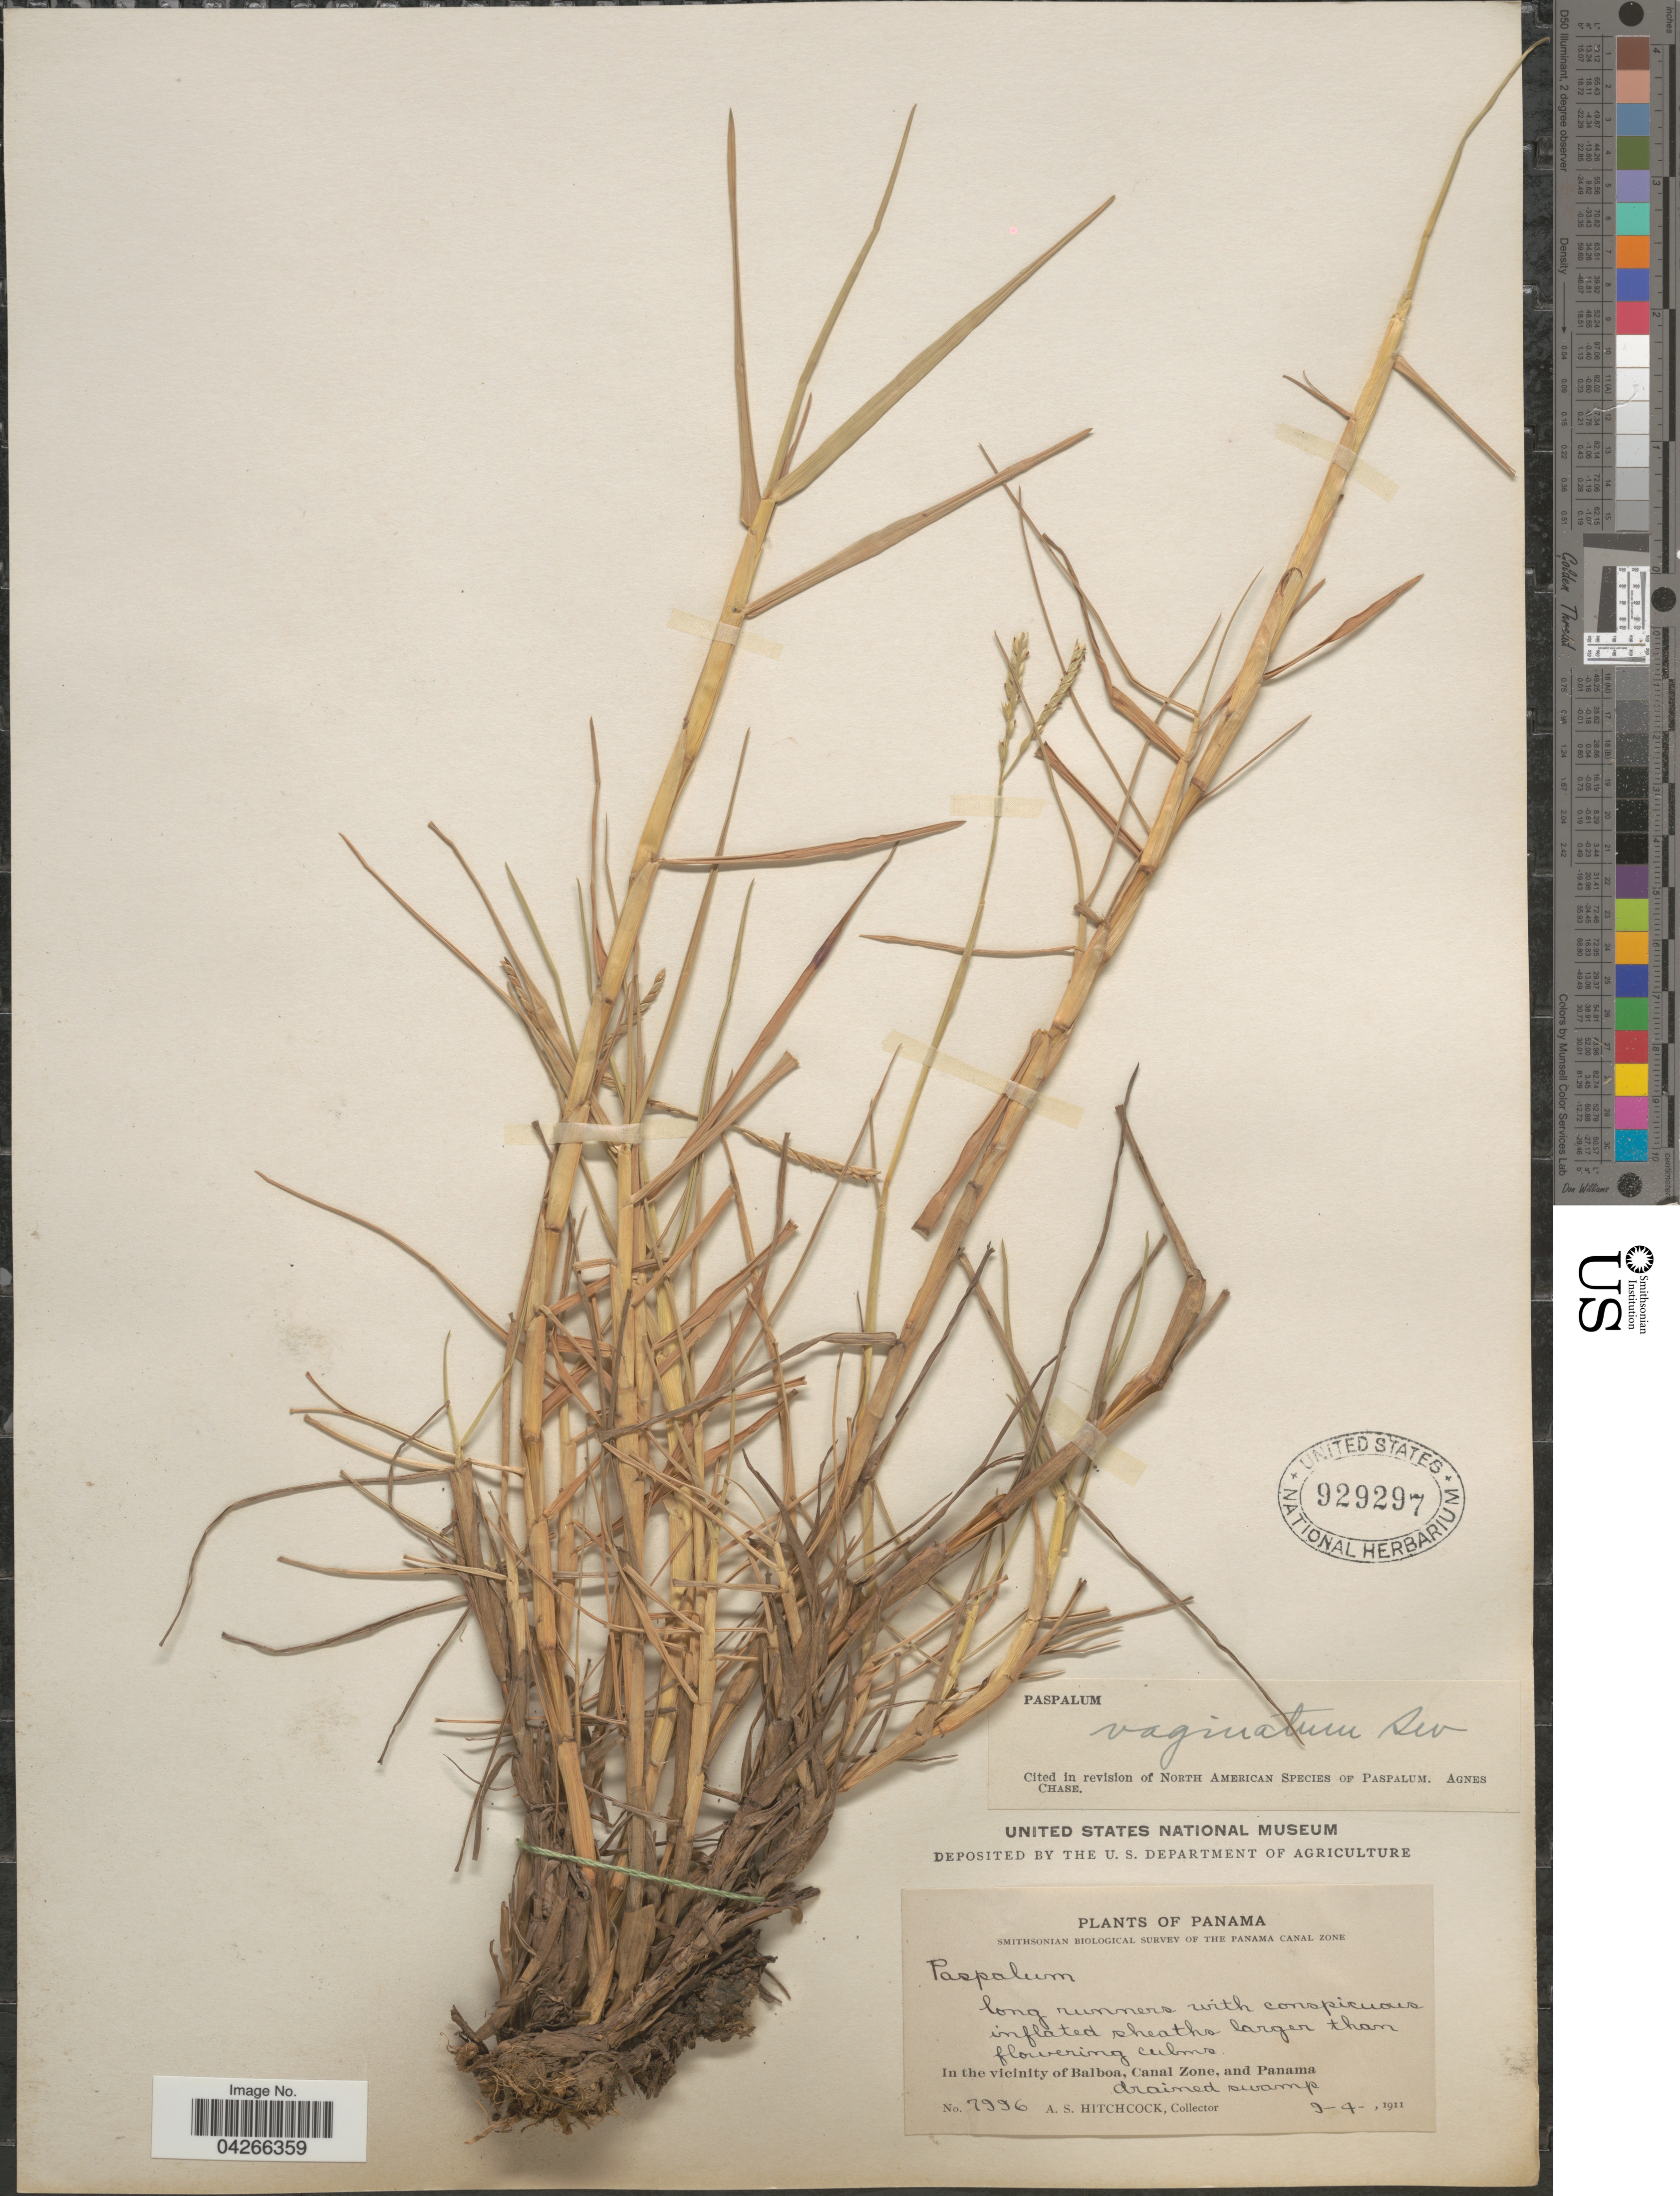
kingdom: Plantae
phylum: Tracheophyta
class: Liliopsida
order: Poales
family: Poaceae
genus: Paspalum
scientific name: Paspalum distichum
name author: L.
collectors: A. S. Hitchcock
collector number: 7996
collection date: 1911-04-09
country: Panama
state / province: Colón / Panamá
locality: Smithsonian Biological Survey of the Panama Canal Zone. In the vicinity of Balboa, Canal Zone, and Panama. Drained swamps.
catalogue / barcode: US 929297